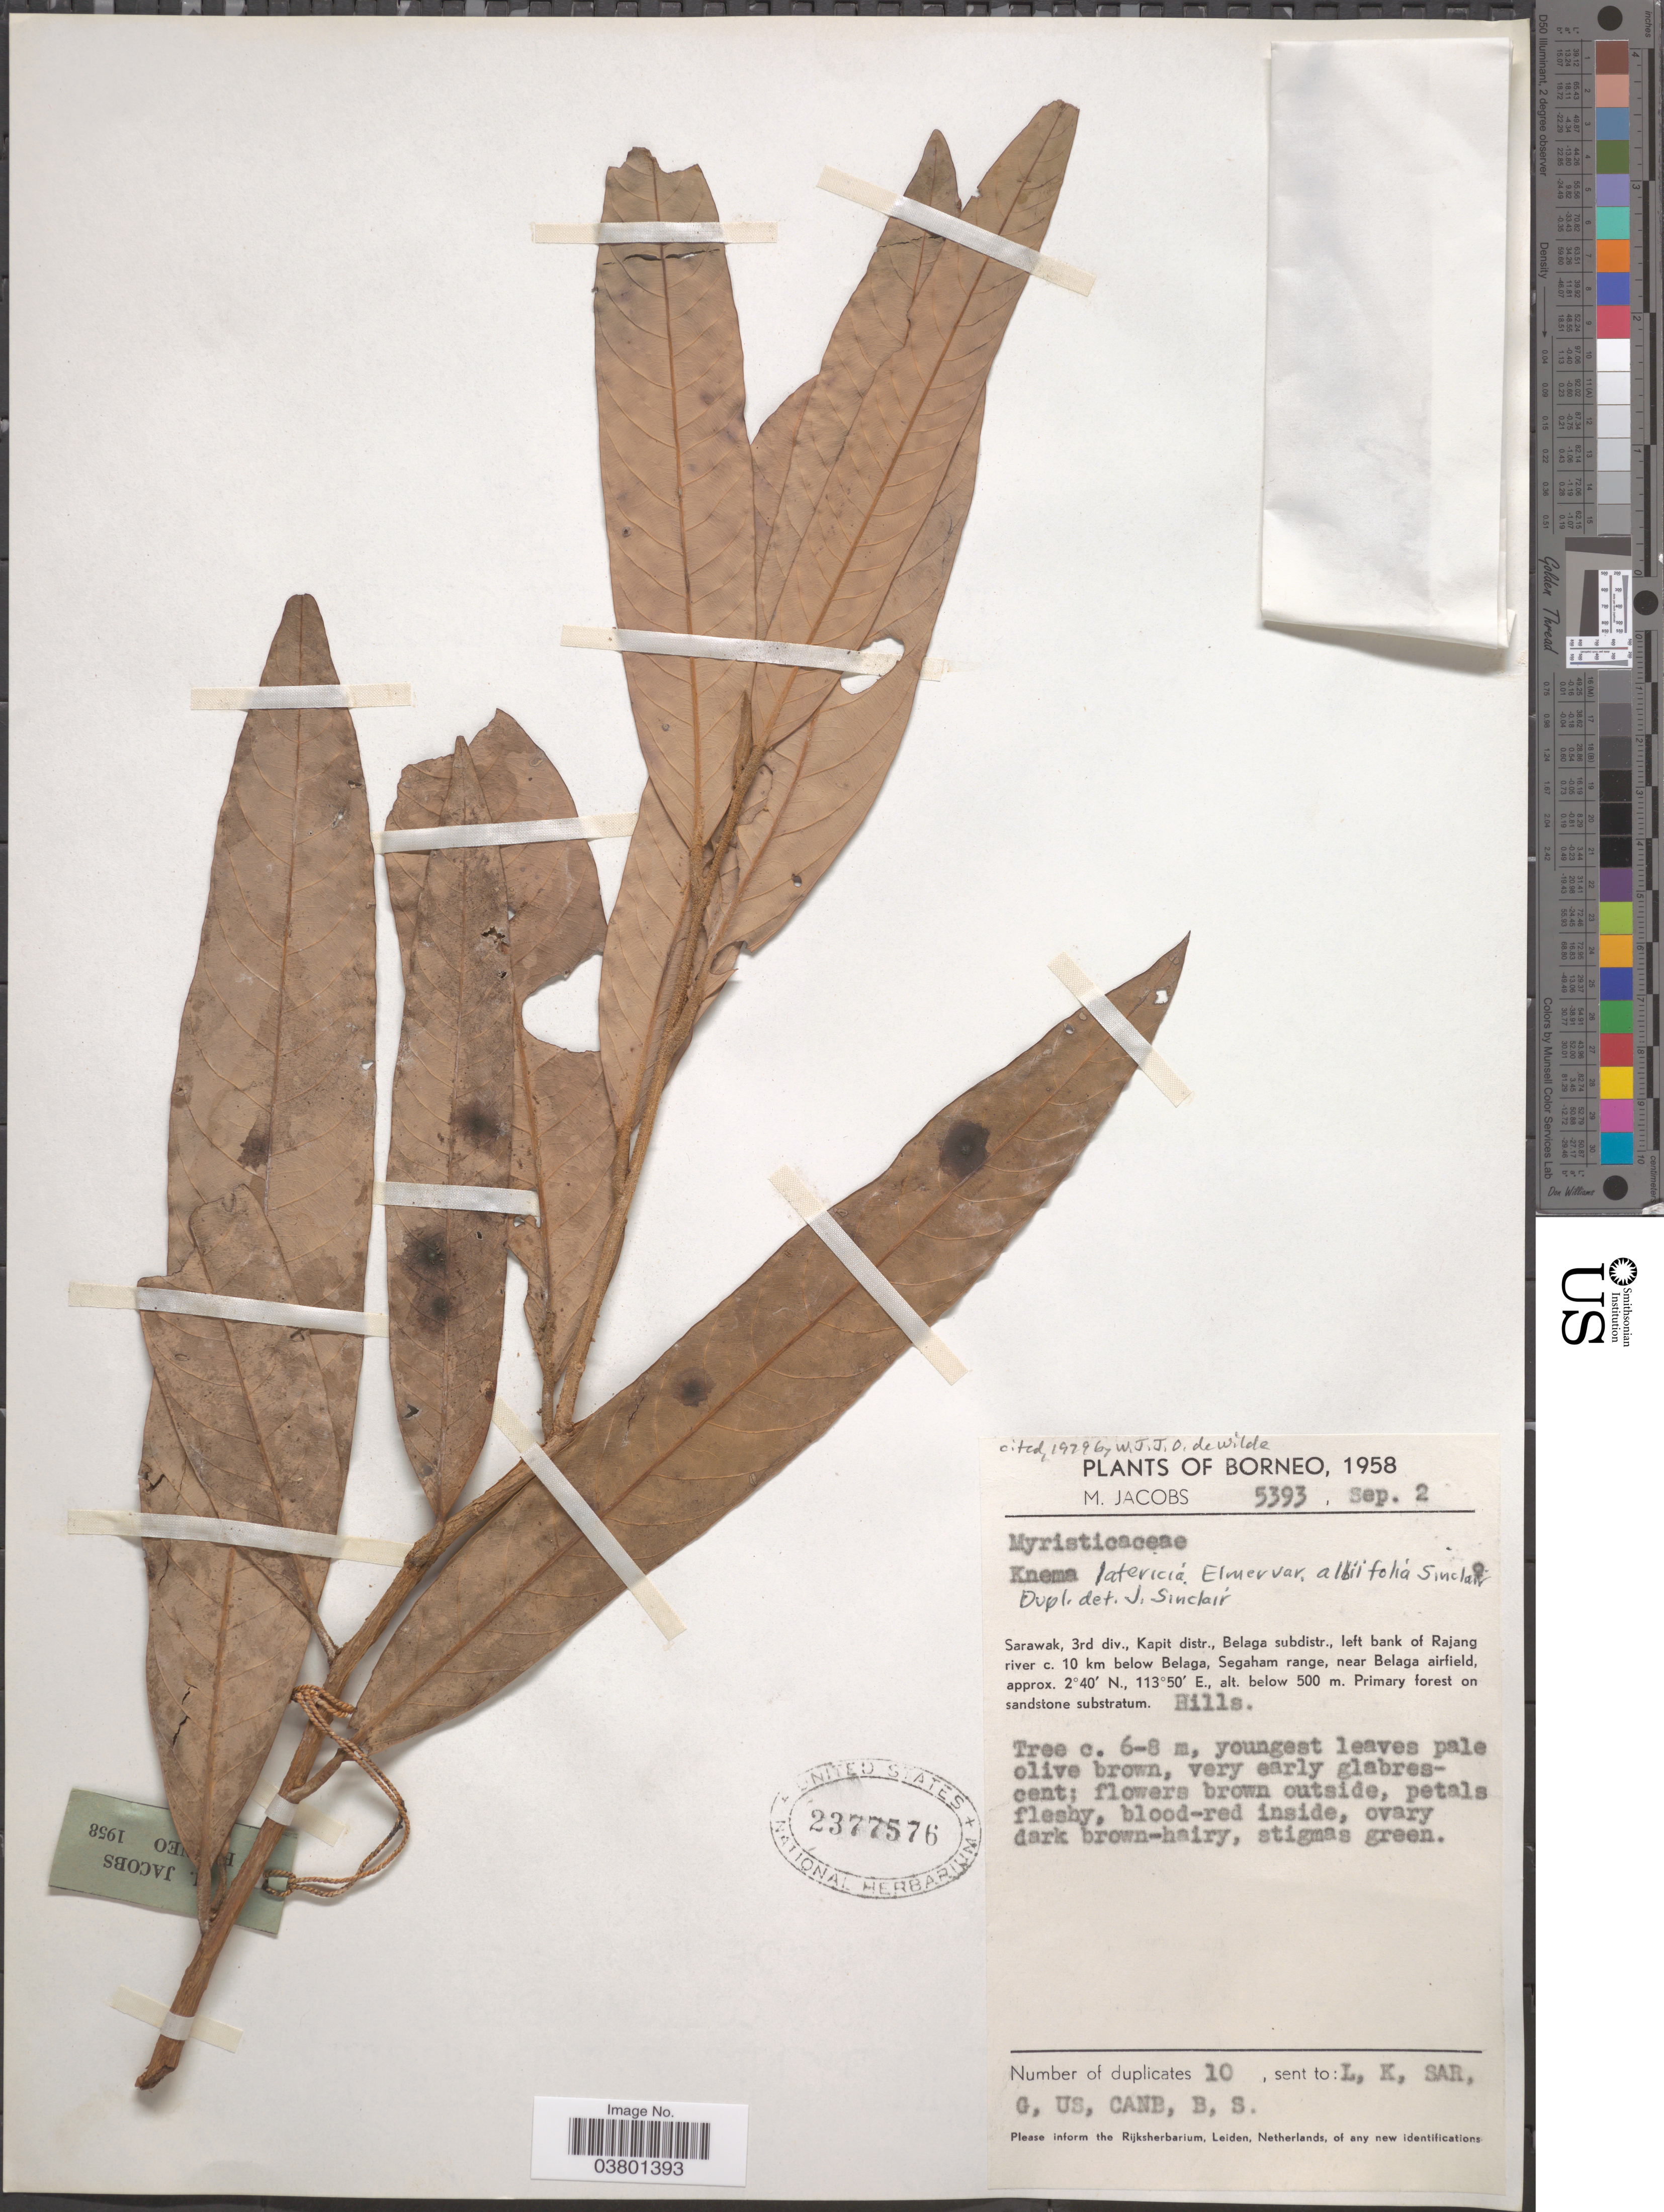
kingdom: Plantae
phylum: Tracheophyta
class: Magnoliopsida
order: Magnoliales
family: Myristicaceae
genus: Knema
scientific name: Knema latericia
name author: Elmer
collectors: M. Jacobs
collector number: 5393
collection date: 1958-09-02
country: Malaysia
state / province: Sarawak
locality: Borneo. 3rd div., Kapit distr., Belaga subdistr., left bank of Rajang river c. 10 km below Belaga, Segaham range, near Belaga airfield.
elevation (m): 500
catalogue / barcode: US 2377576